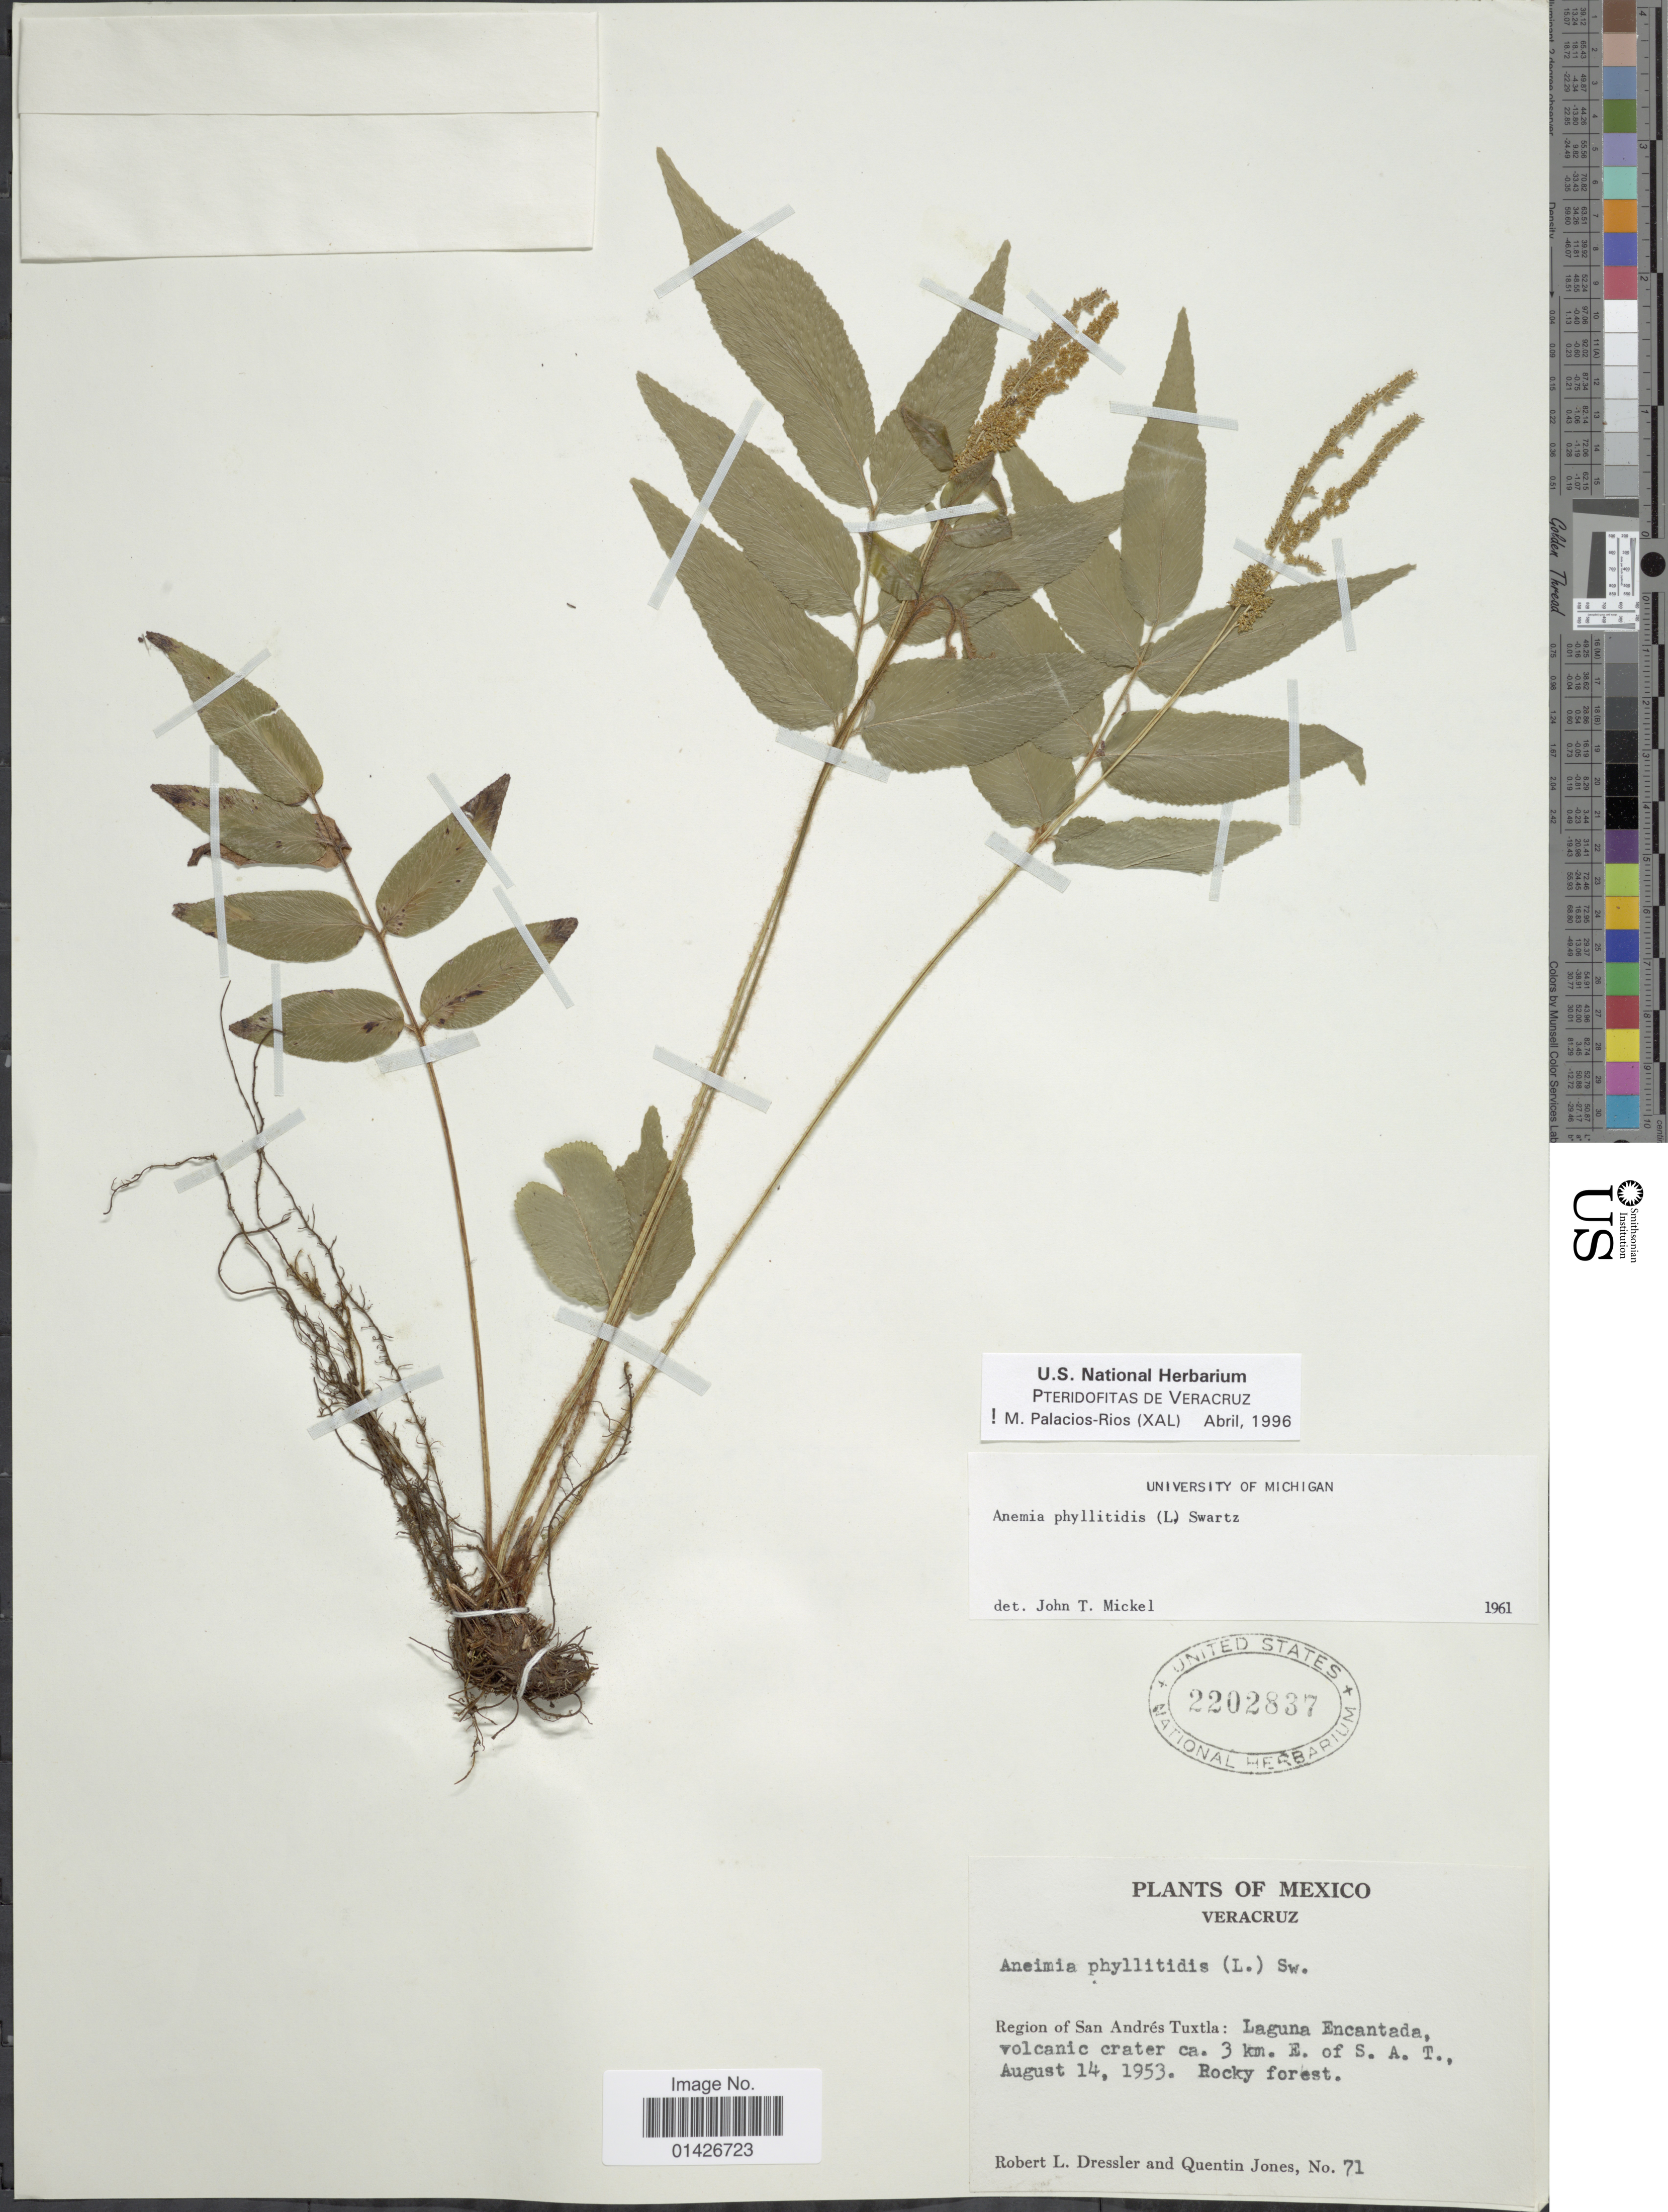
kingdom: Plantae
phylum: Tracheophyta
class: Polypodiopsida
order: Schizaeales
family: Anemiaceae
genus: Anemia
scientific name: Anemia phyllitidis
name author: (L.) Sw.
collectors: R. Dressler & Q. Jones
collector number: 71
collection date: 1953-08-14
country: Mexico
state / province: Veracruz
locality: Region of San Andrés Tuxtla: Laguna Encantada, volcanic crater ca 3 km E of S.A.T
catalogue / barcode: US 2202837